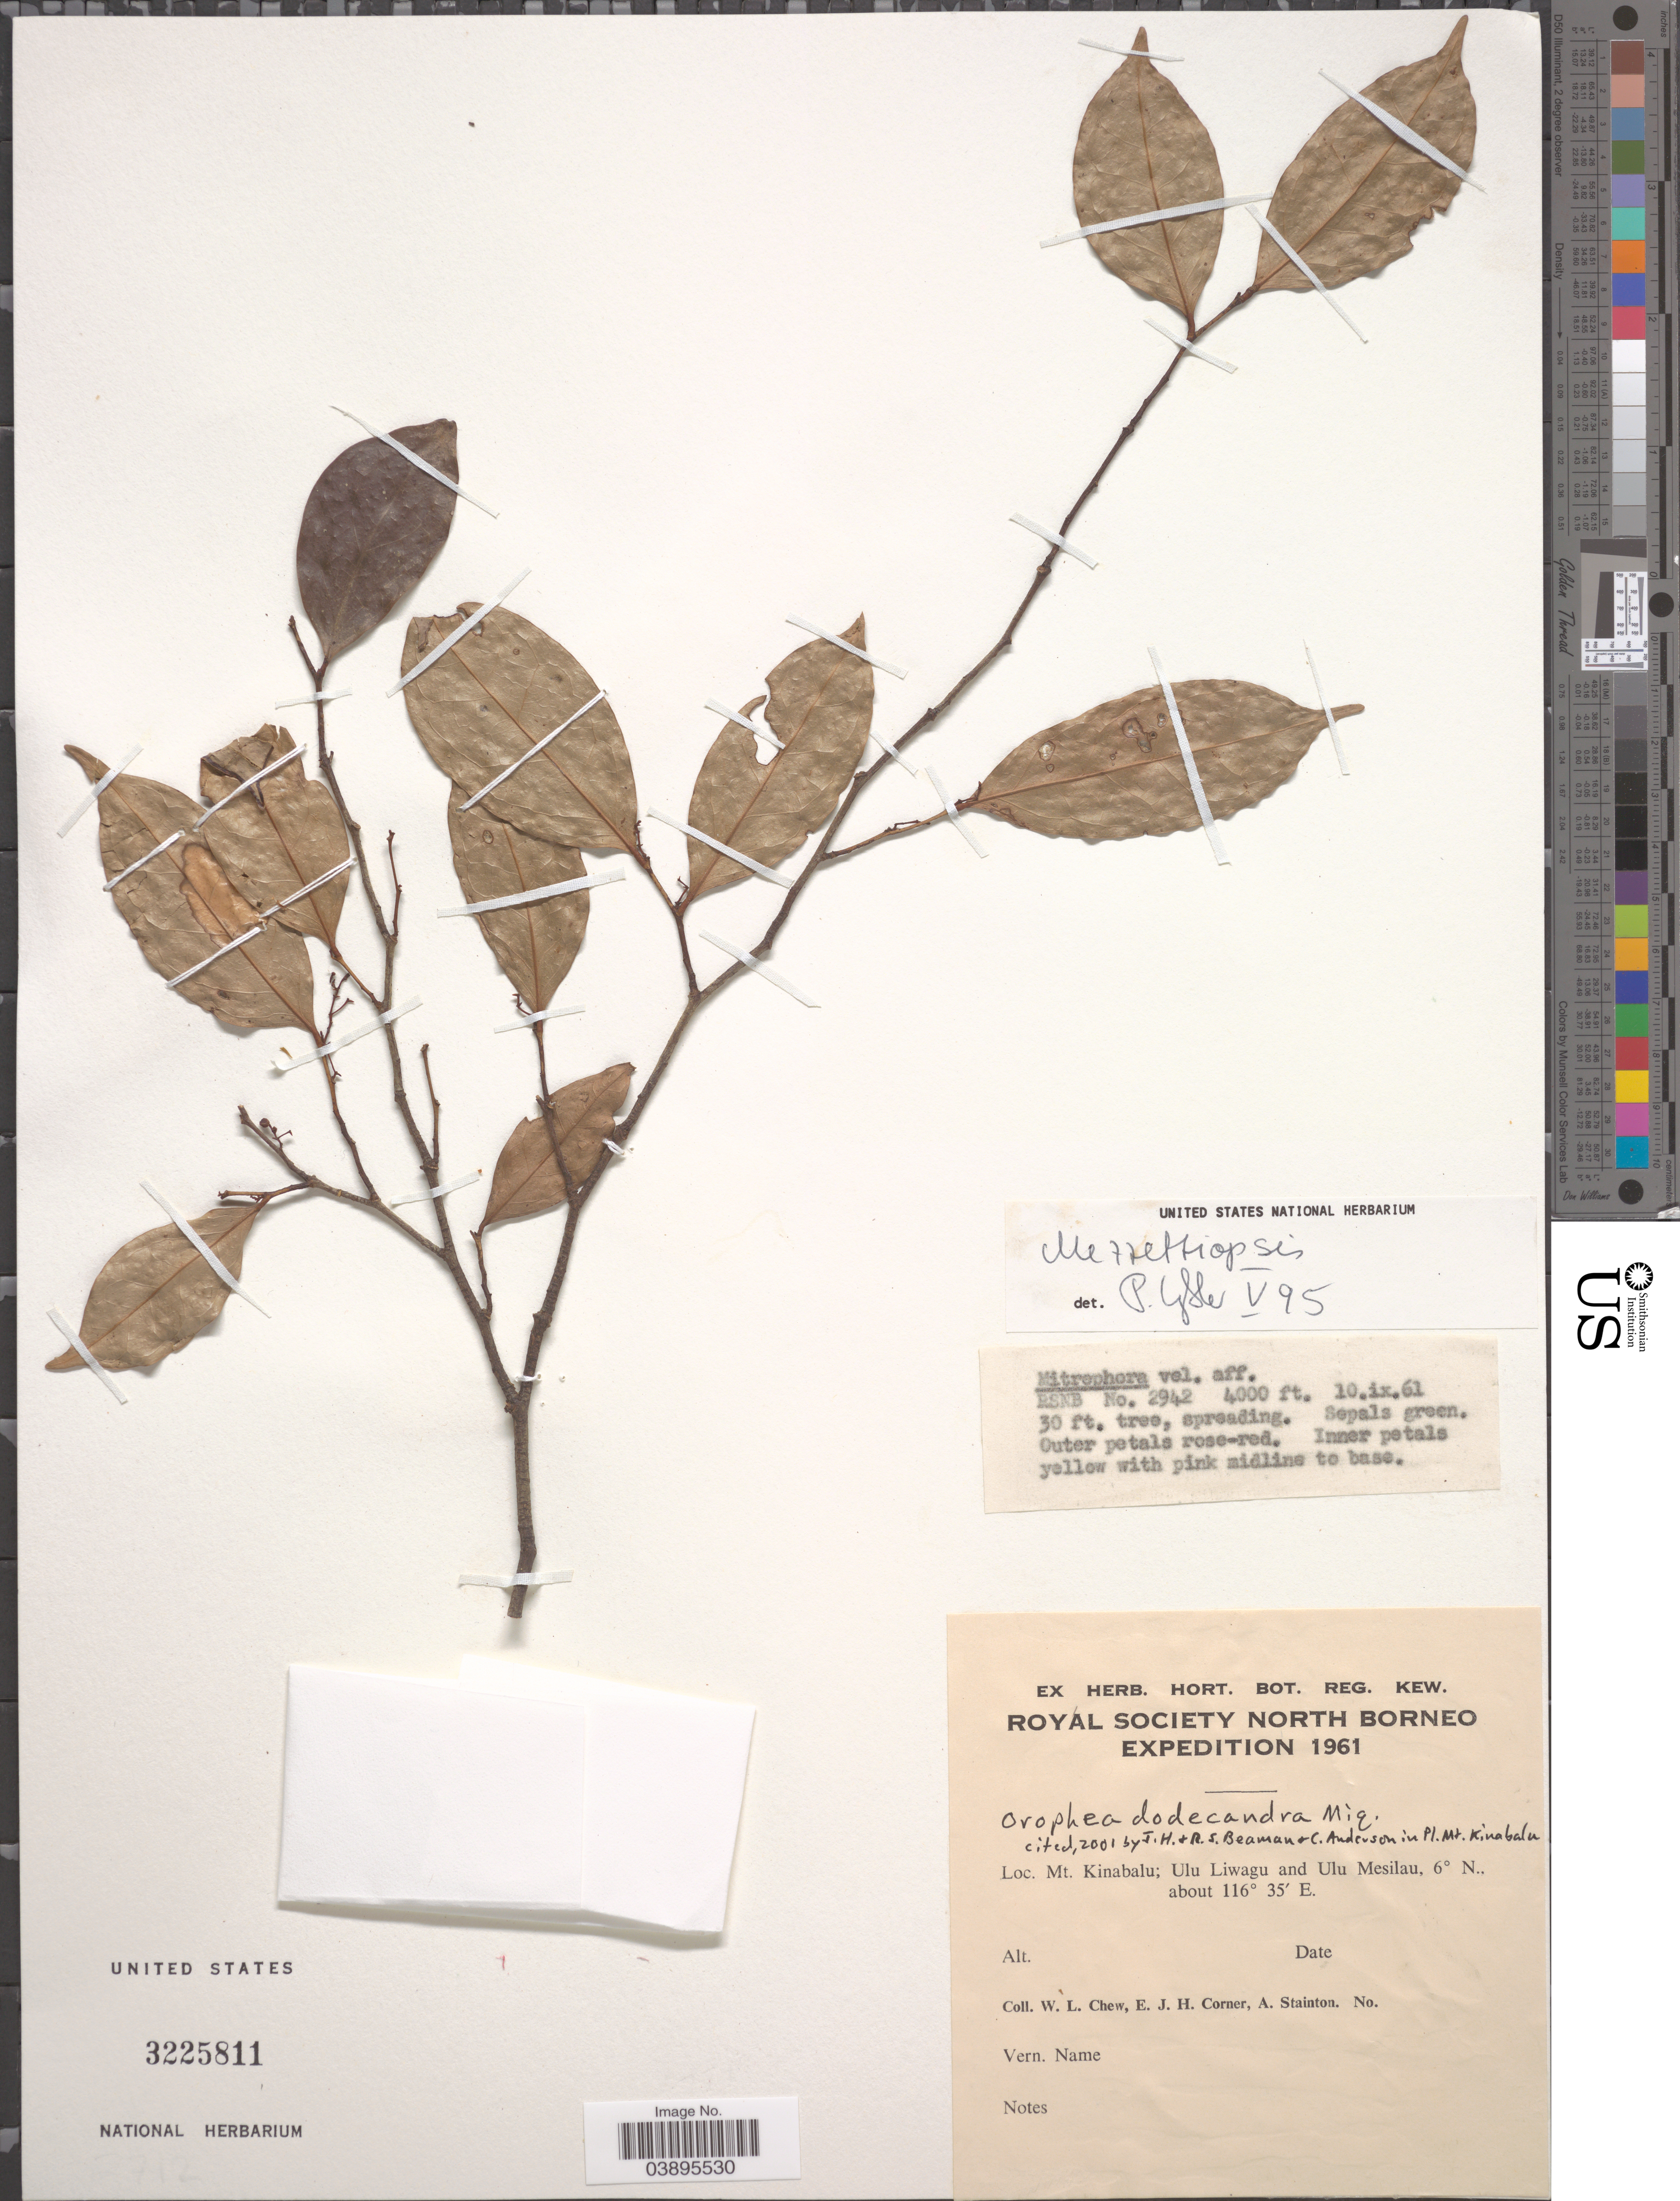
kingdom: Plantae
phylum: Tracheophyta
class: Magnoliopsida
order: Magnoliales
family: Annonaceae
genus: Orophea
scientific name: Orophea dodecandra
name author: Miq.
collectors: W. Chew, E. Corner & A. Stainton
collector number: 2942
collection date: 1961-09-10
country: Malaysia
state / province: Sabah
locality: Mt. Kinabalu; Ulu Liwagu and Ulu Mesilau.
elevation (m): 1219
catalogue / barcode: US 3225811